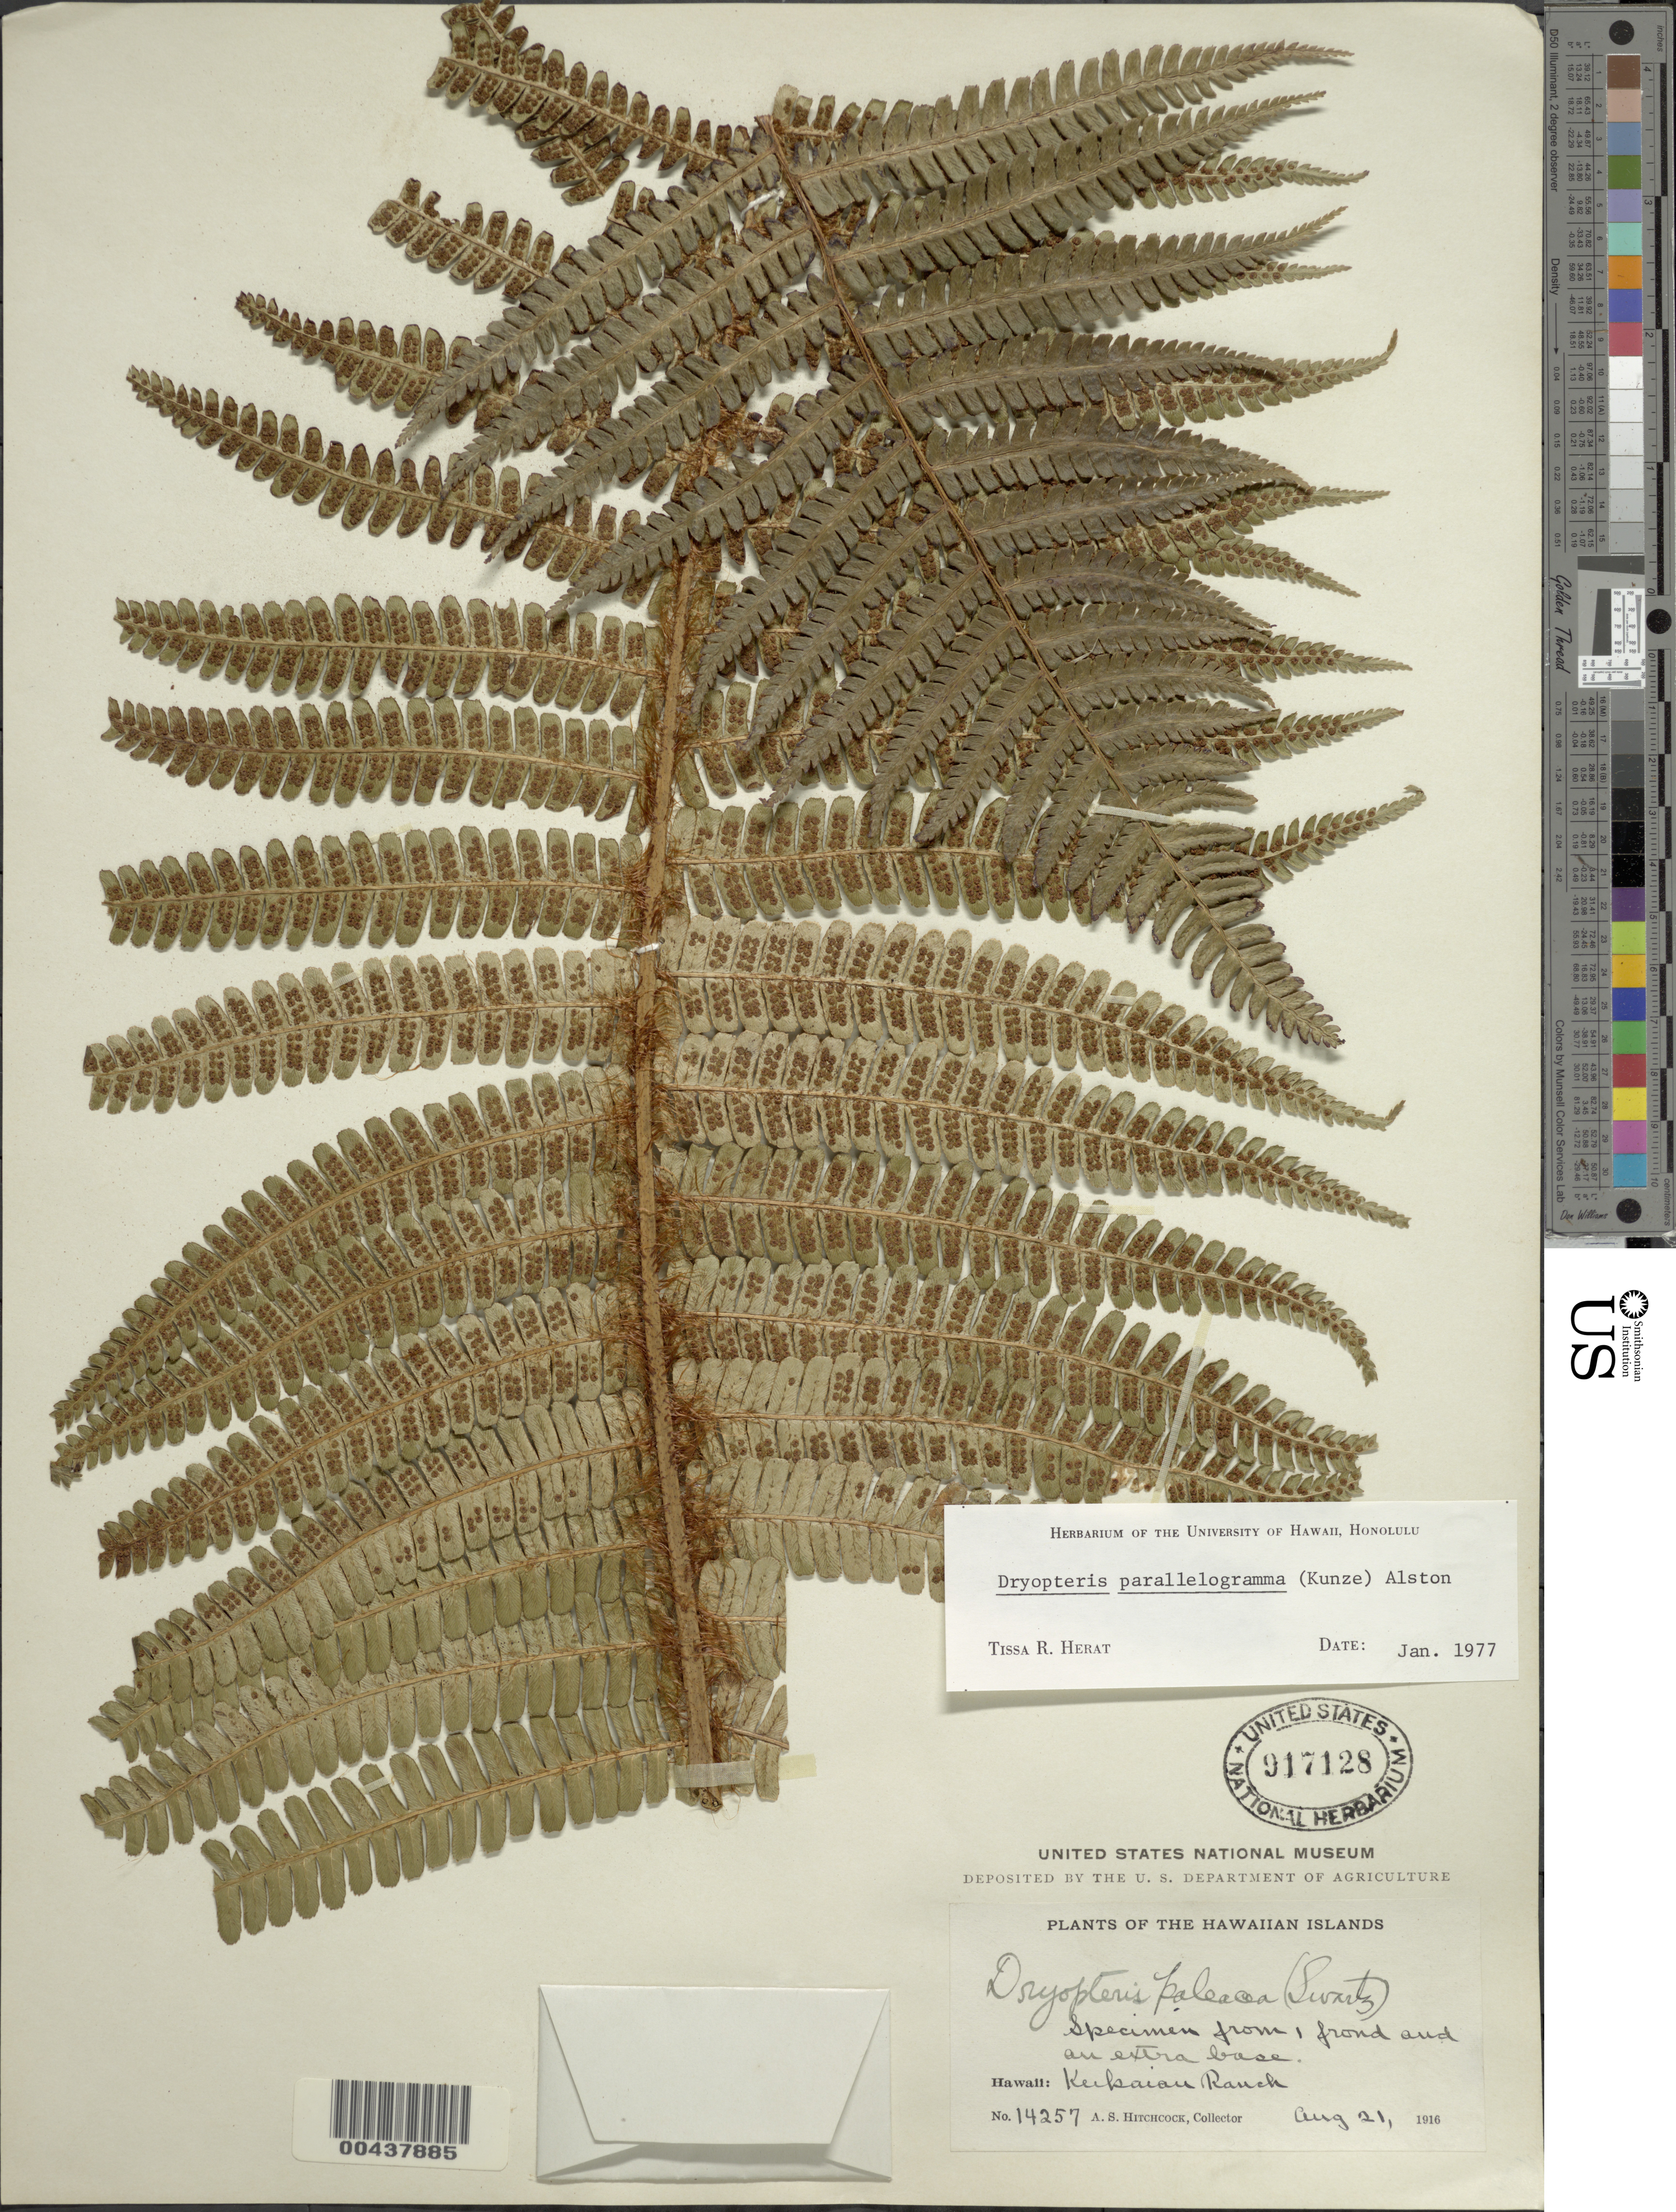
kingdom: Plantae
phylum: Tracheophyta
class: Polypodiopsida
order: Polypodiales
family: Dryopteridaceae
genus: Dryopteris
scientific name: Dryopteris wallichiana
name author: (Spreng.) Hyl.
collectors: A. S. Hitchcock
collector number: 14257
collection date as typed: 21 Aug 1916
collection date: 1916-08-21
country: United States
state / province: Hawaii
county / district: Hawaii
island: Hawaii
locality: Kukaiau Ranch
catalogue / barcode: US 917128